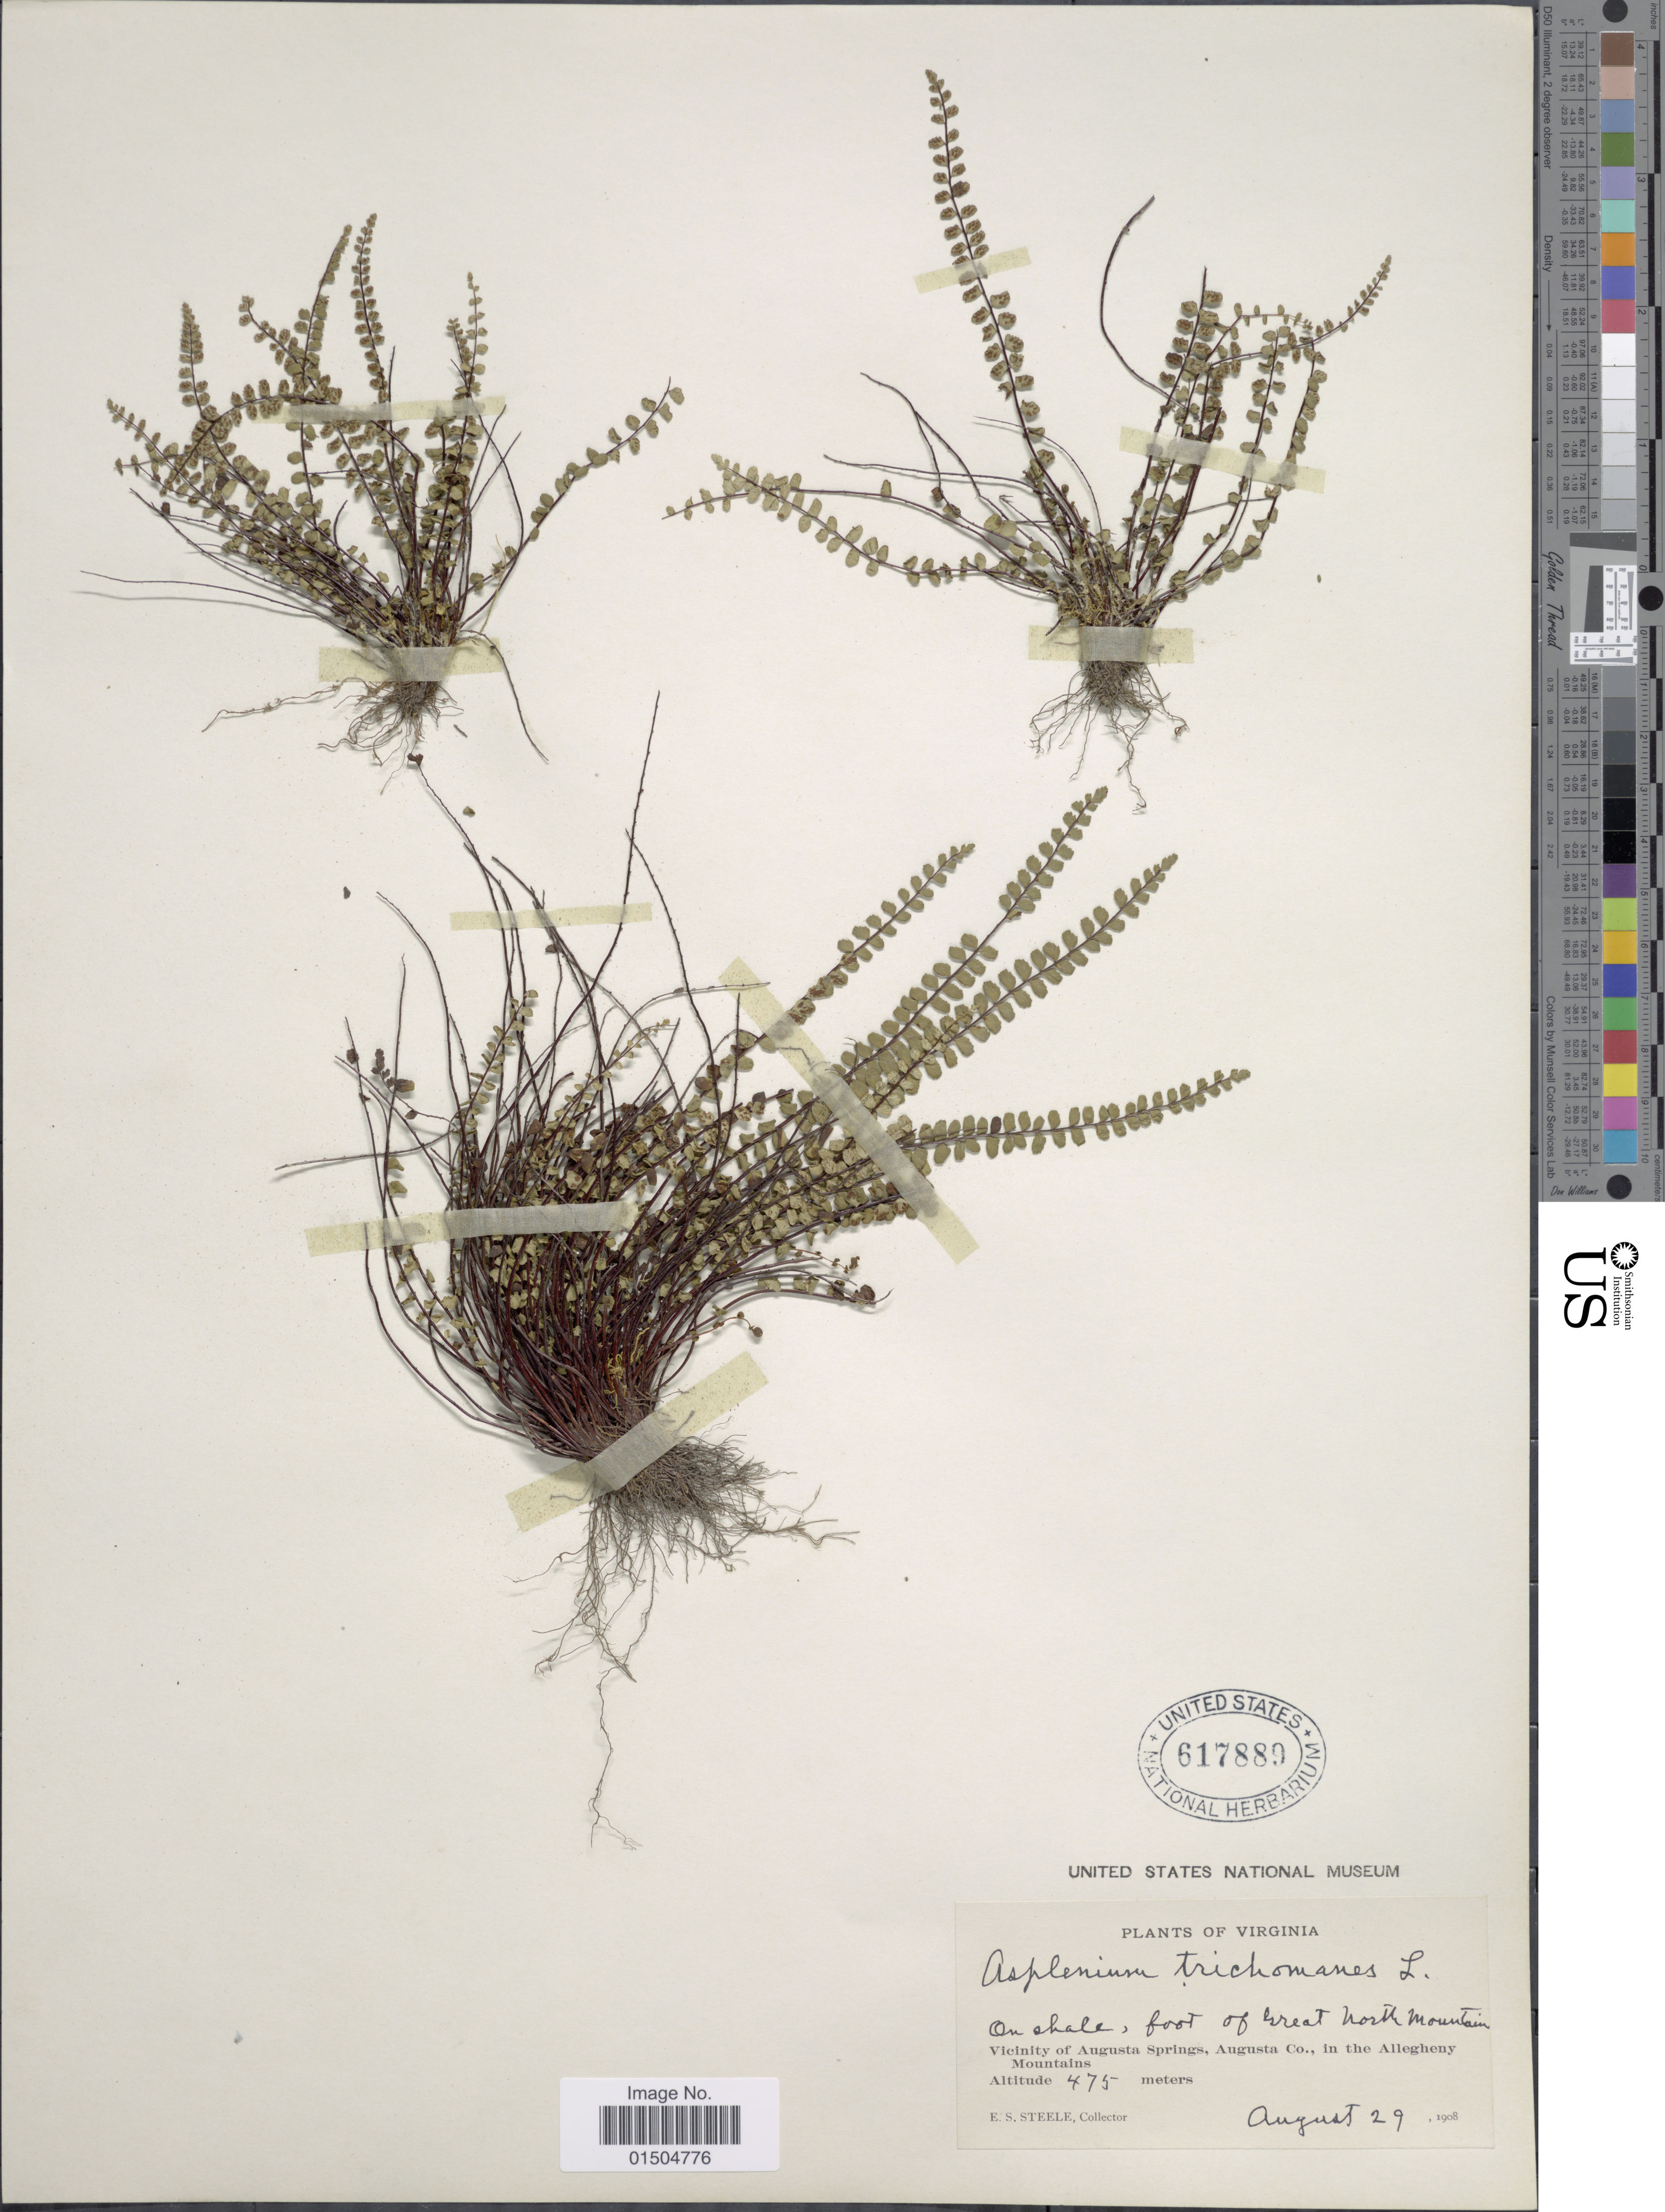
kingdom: Plantae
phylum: Tracheophyta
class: Polypodiopsida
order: Polypodiales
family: Aspleniaceae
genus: Asplenium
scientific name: Asplenium trichomanes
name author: L.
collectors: E. Steele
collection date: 1908-08-29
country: United States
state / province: Virginia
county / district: Augusta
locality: On shale, foot of Great North Mountain. Vicinity of Augusta Springs, Augusta Co., in the Allegheny Mountains.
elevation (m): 475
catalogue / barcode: US 617889